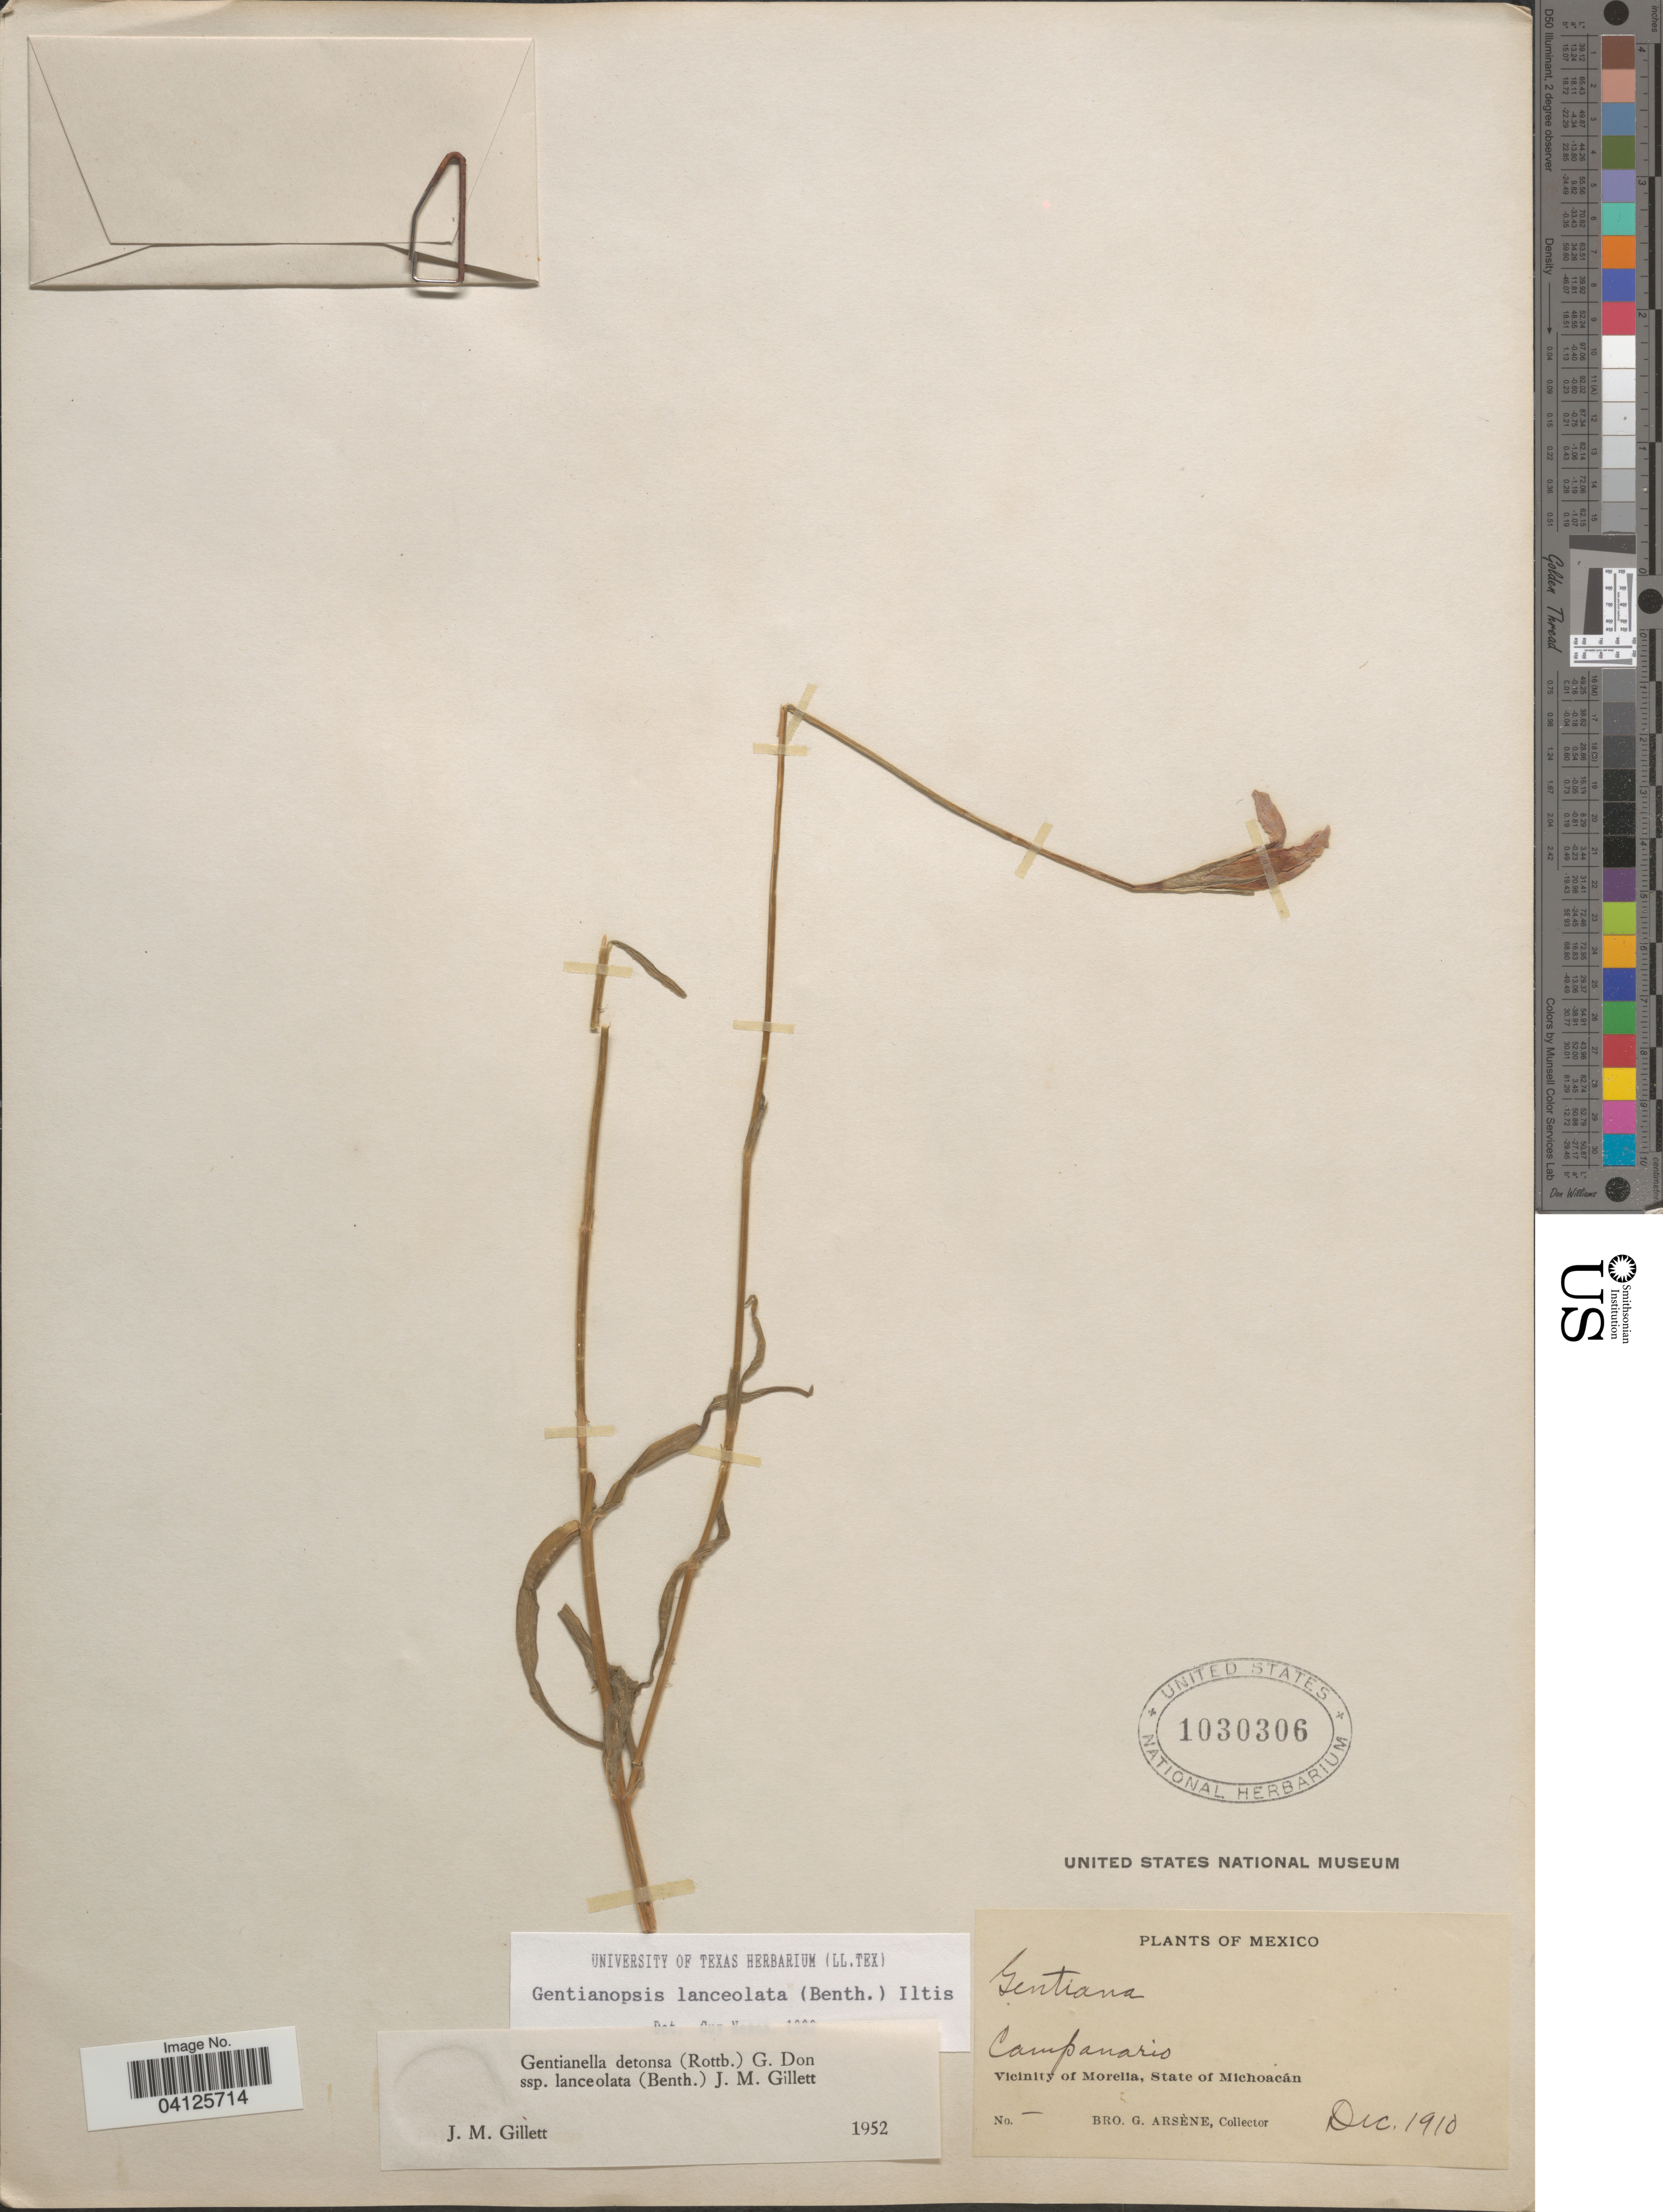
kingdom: Plantae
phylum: Tracheophyta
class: Magnoliopsida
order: Gentianales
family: Gentianaceae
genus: Gentianella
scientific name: Gentianella detonsa subsp. lanceolata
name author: (Benth.) J.M. Gillett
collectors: Bro. G. Arsène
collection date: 1910-12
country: Mexico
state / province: Michoacán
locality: Campanario. Vicinity of Morelia.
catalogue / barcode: US 1030306